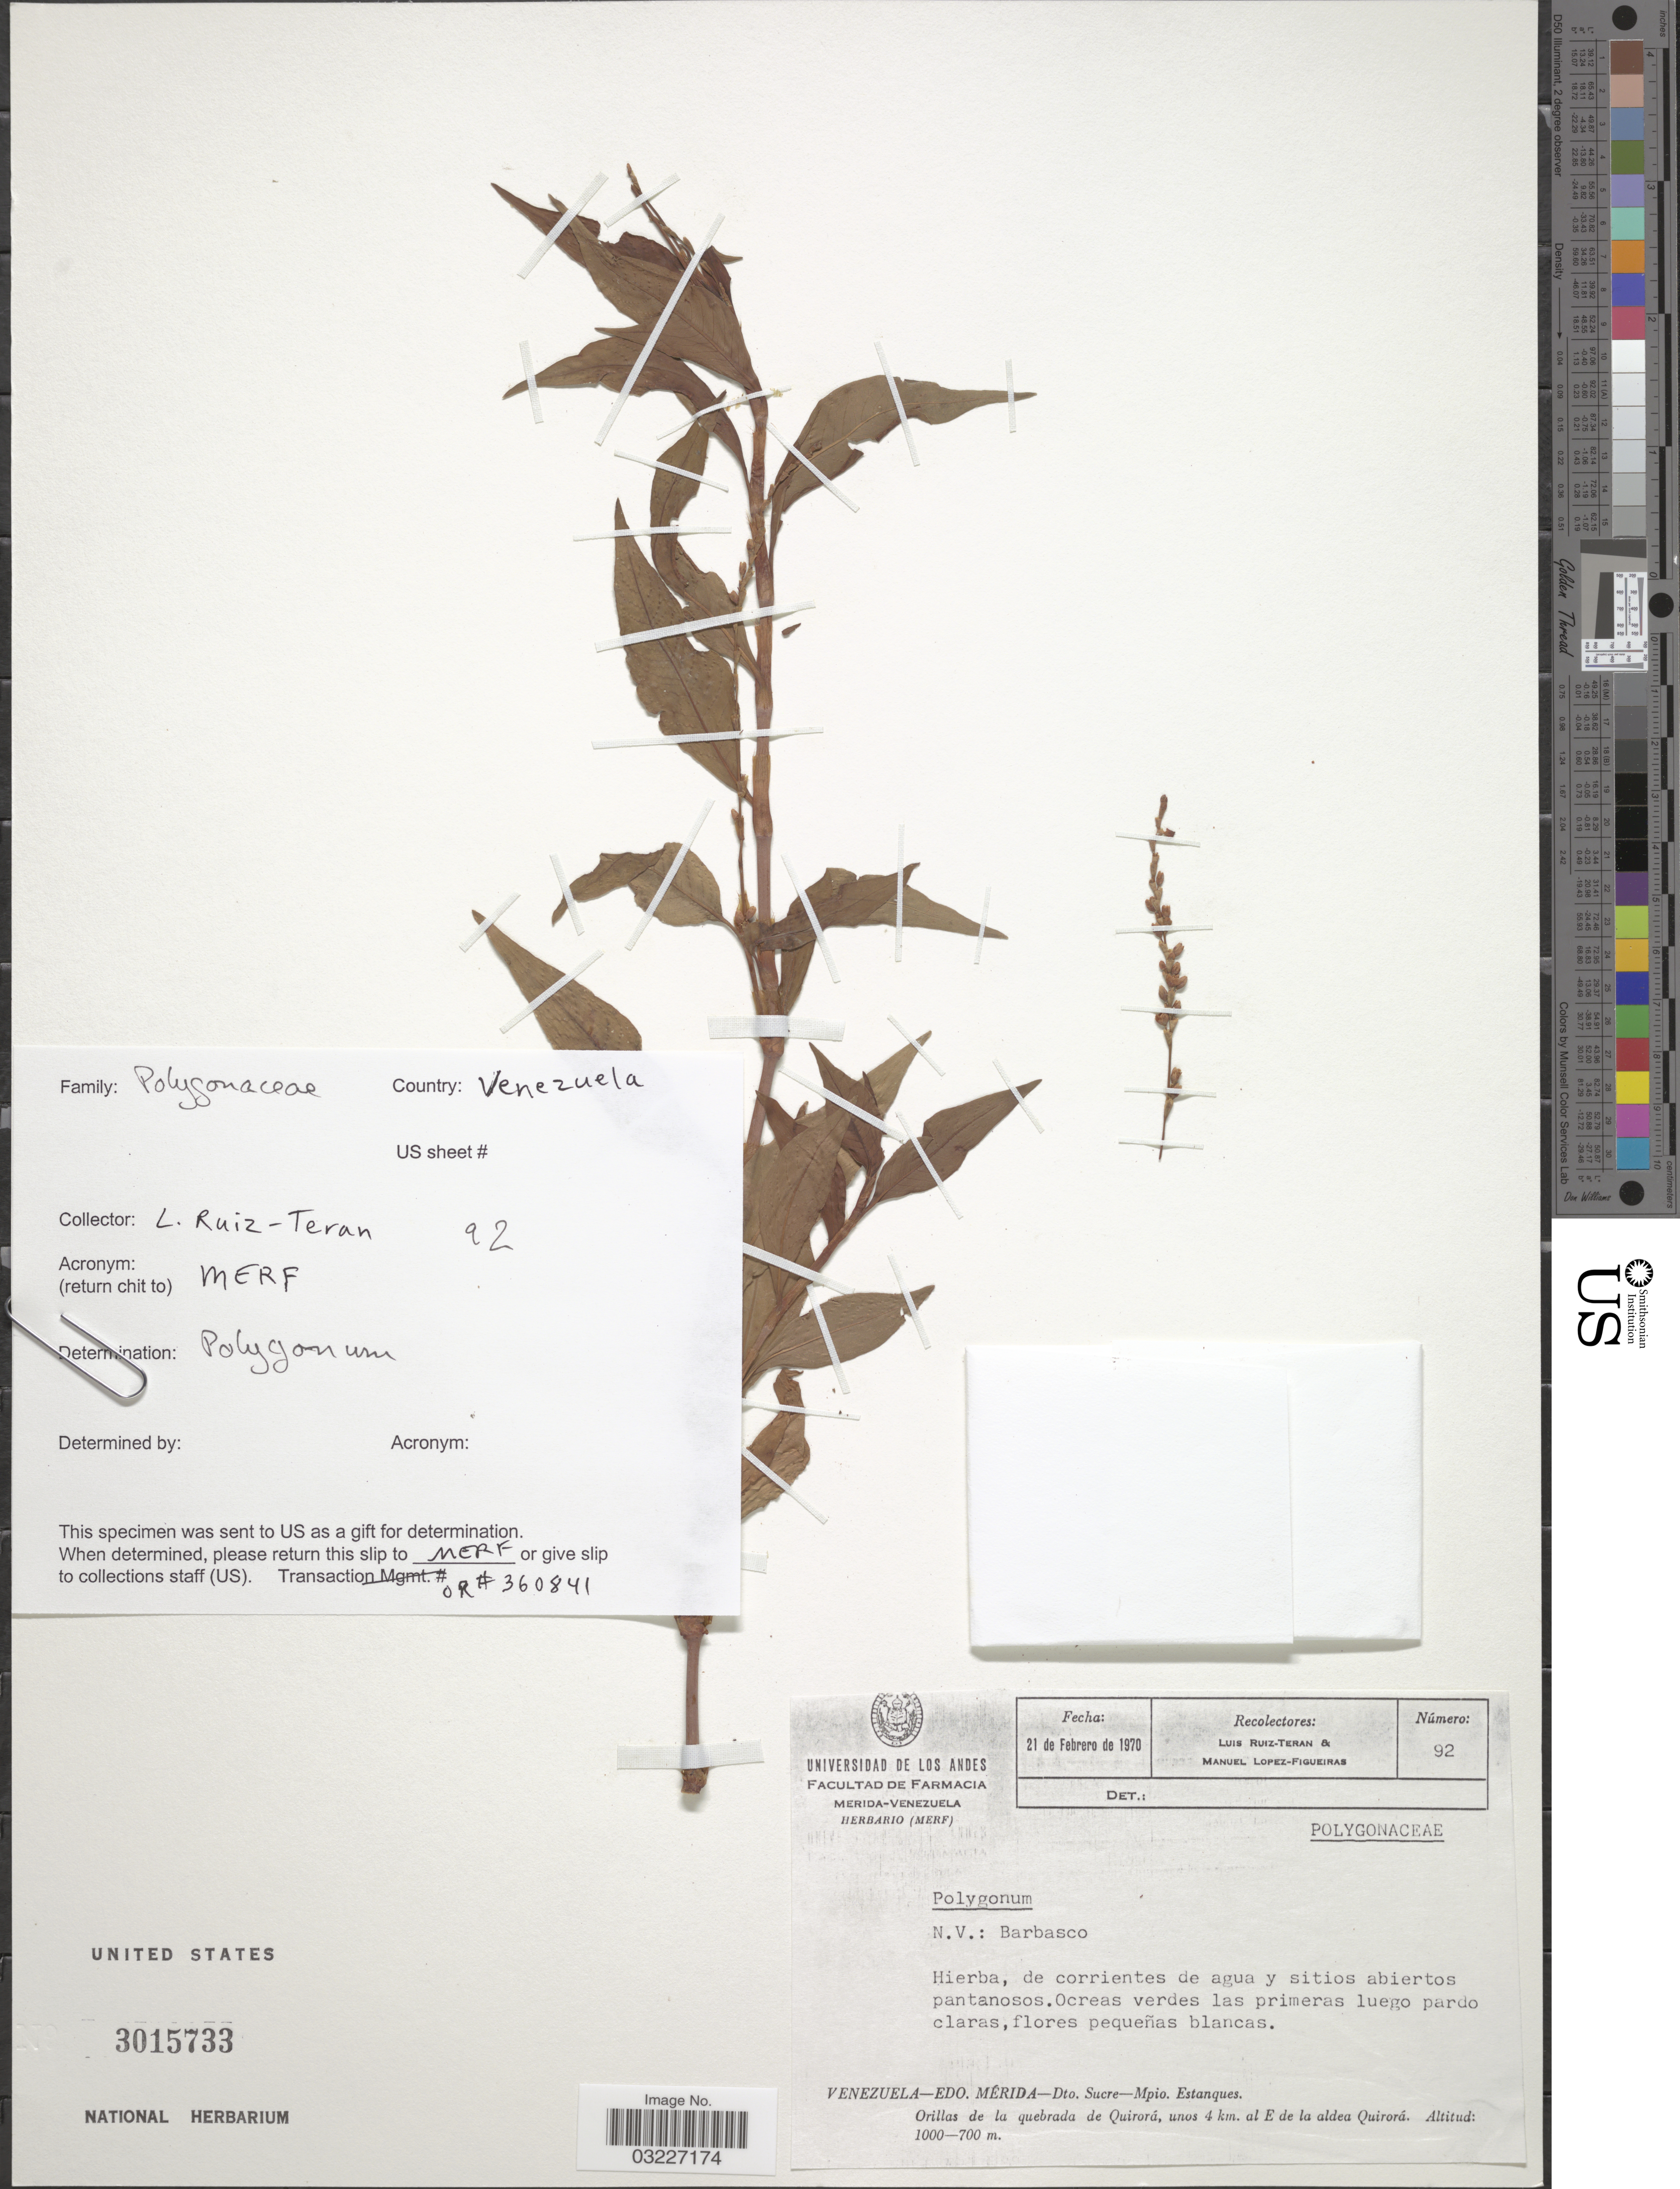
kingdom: Plantae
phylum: Tracheophyta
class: Magnoliopsida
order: Caryophyllales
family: Polygonaceae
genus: Polygonum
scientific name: Polygonum sp.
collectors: L. Teran & M. López Figueiras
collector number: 92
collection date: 1970-02-21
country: Venezuela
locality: Edo. Mérida-Dto. Sucre-Mpio. Estanques. Orillas de la quebrada de Quirorá, unos 4 km. al E de la aldea Quirorá.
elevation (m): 700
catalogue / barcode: US 3015733